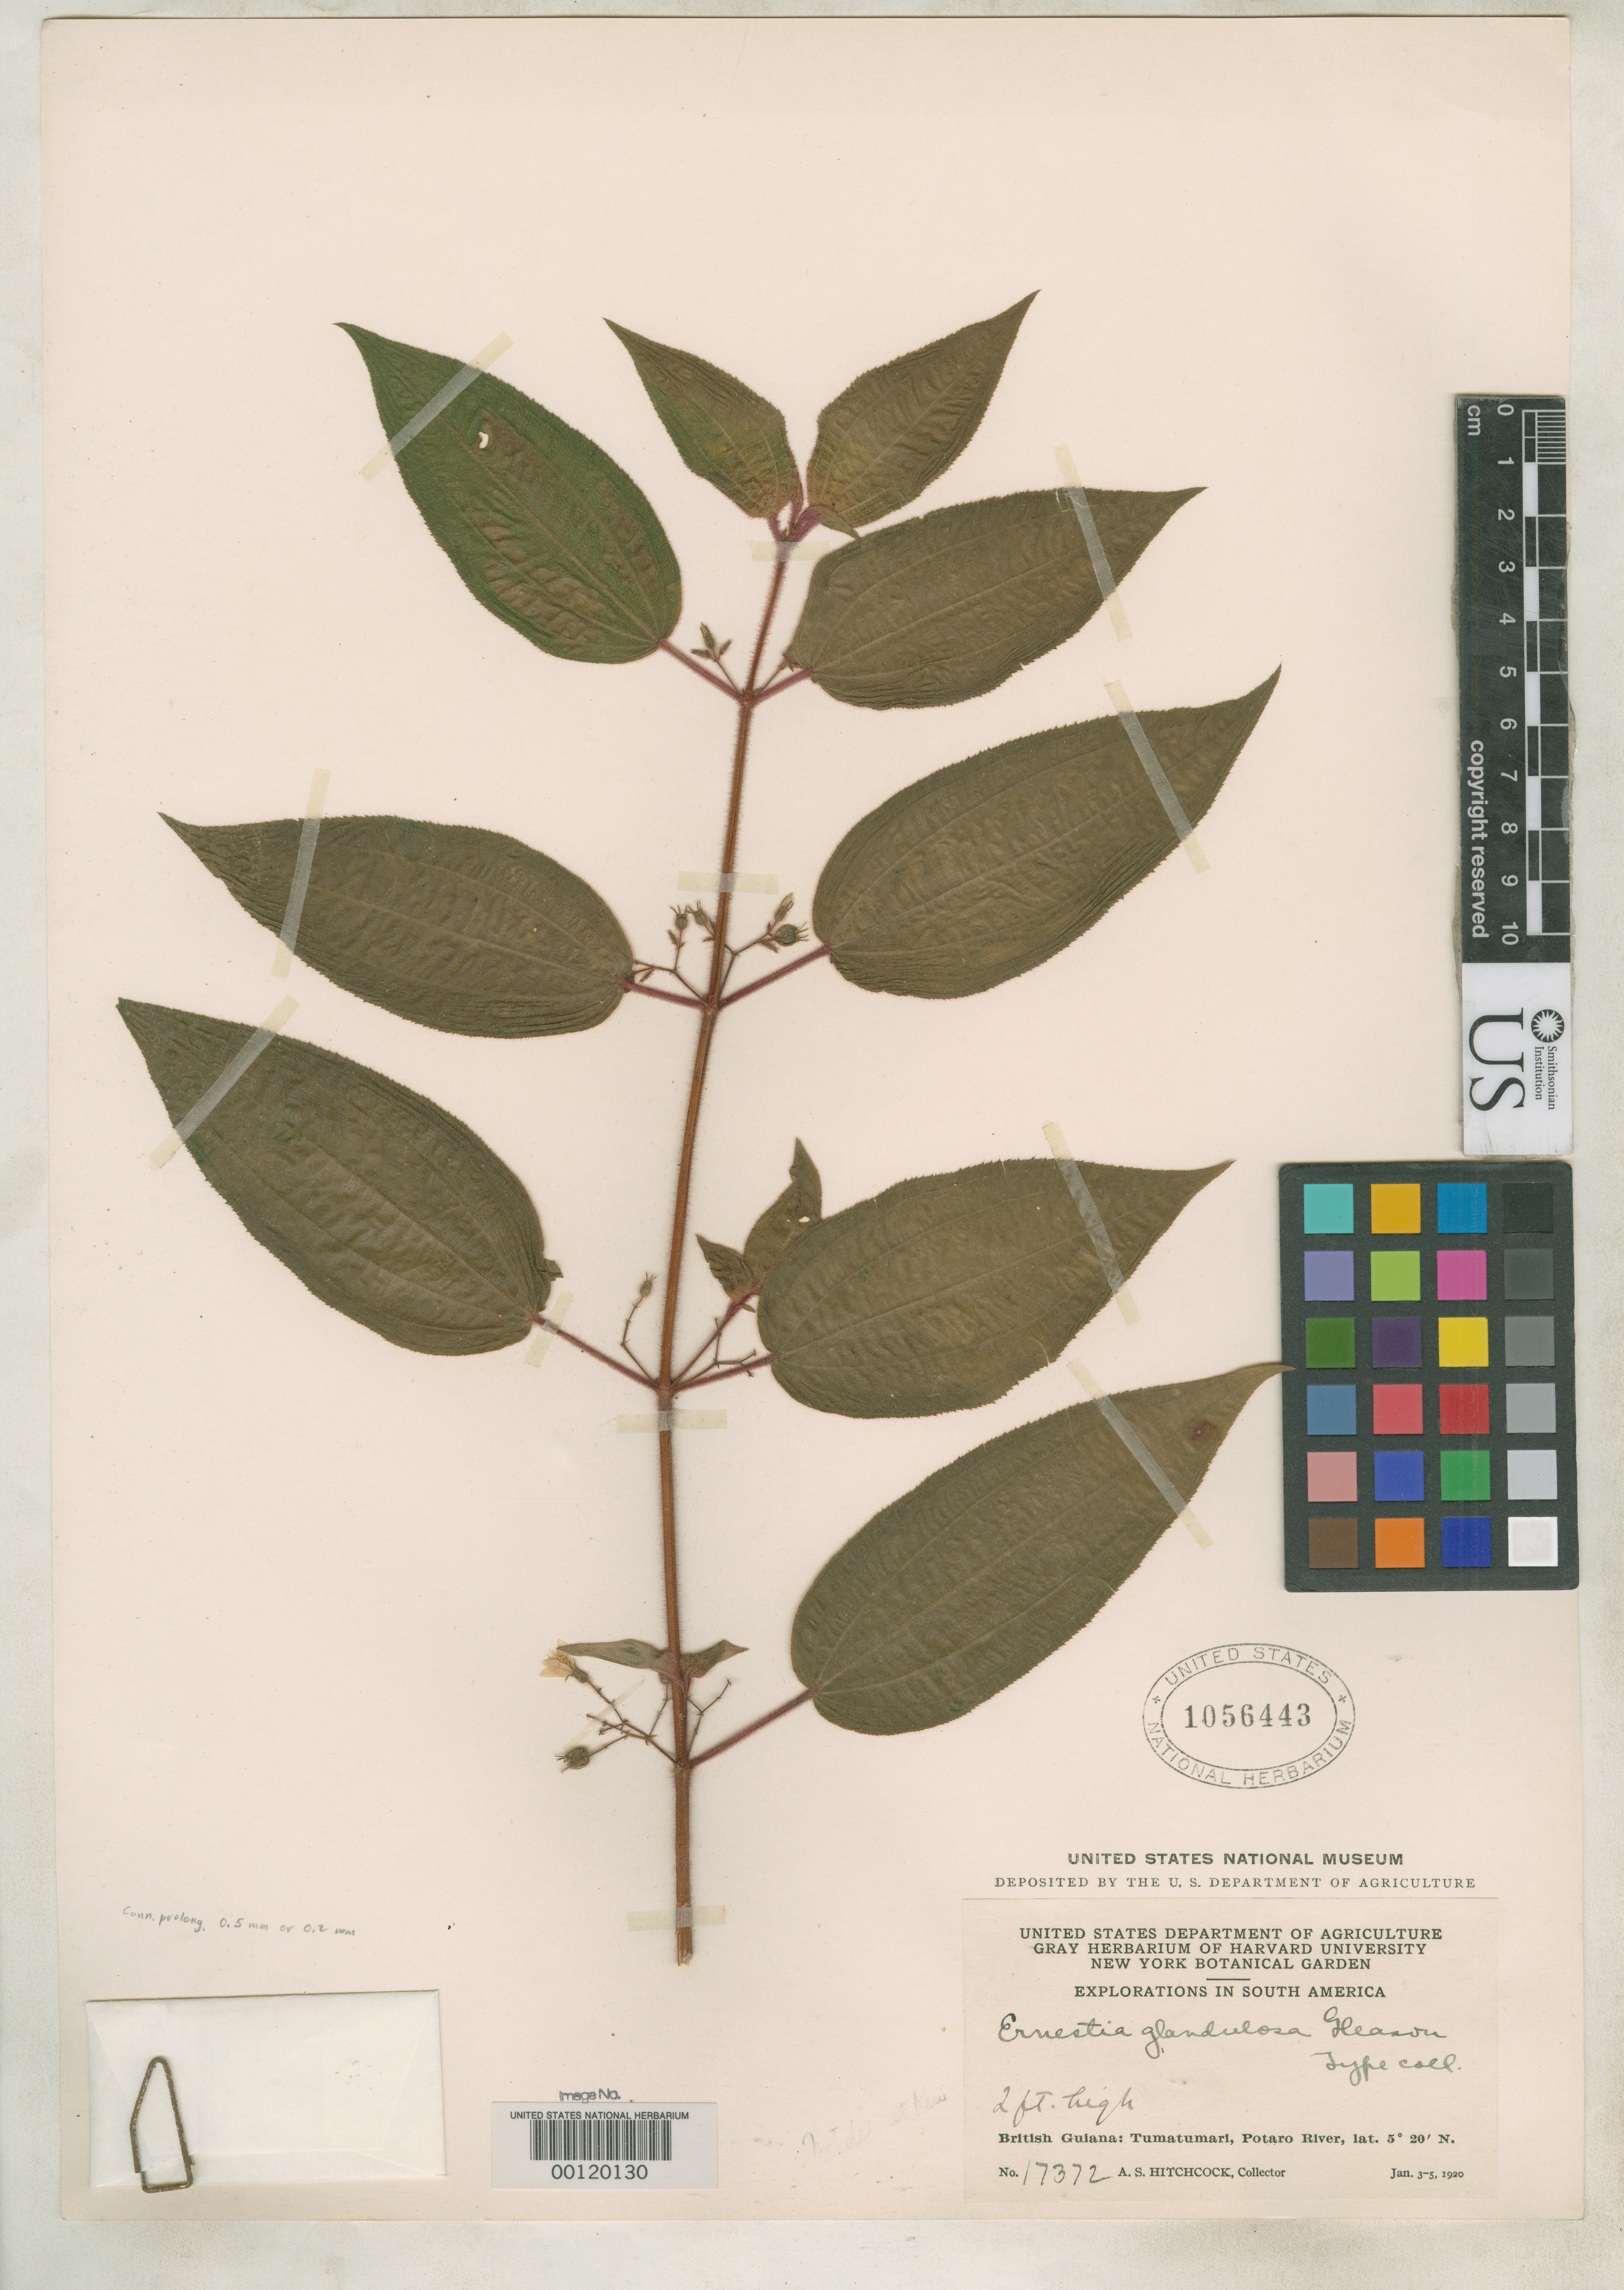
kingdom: Plantae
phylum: Tracheophyta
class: Magnoliopsida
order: Myrtales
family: Melastomataceae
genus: Ernestia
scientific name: Ernestia glandulosa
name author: Gleason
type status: Isotype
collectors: A. S. Hitchcock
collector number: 17372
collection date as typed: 03 Jan 1920 to 05 Jan 1920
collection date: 1920-01-03/1920-01-05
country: Guyana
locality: Tumatumari.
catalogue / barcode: US 1056443